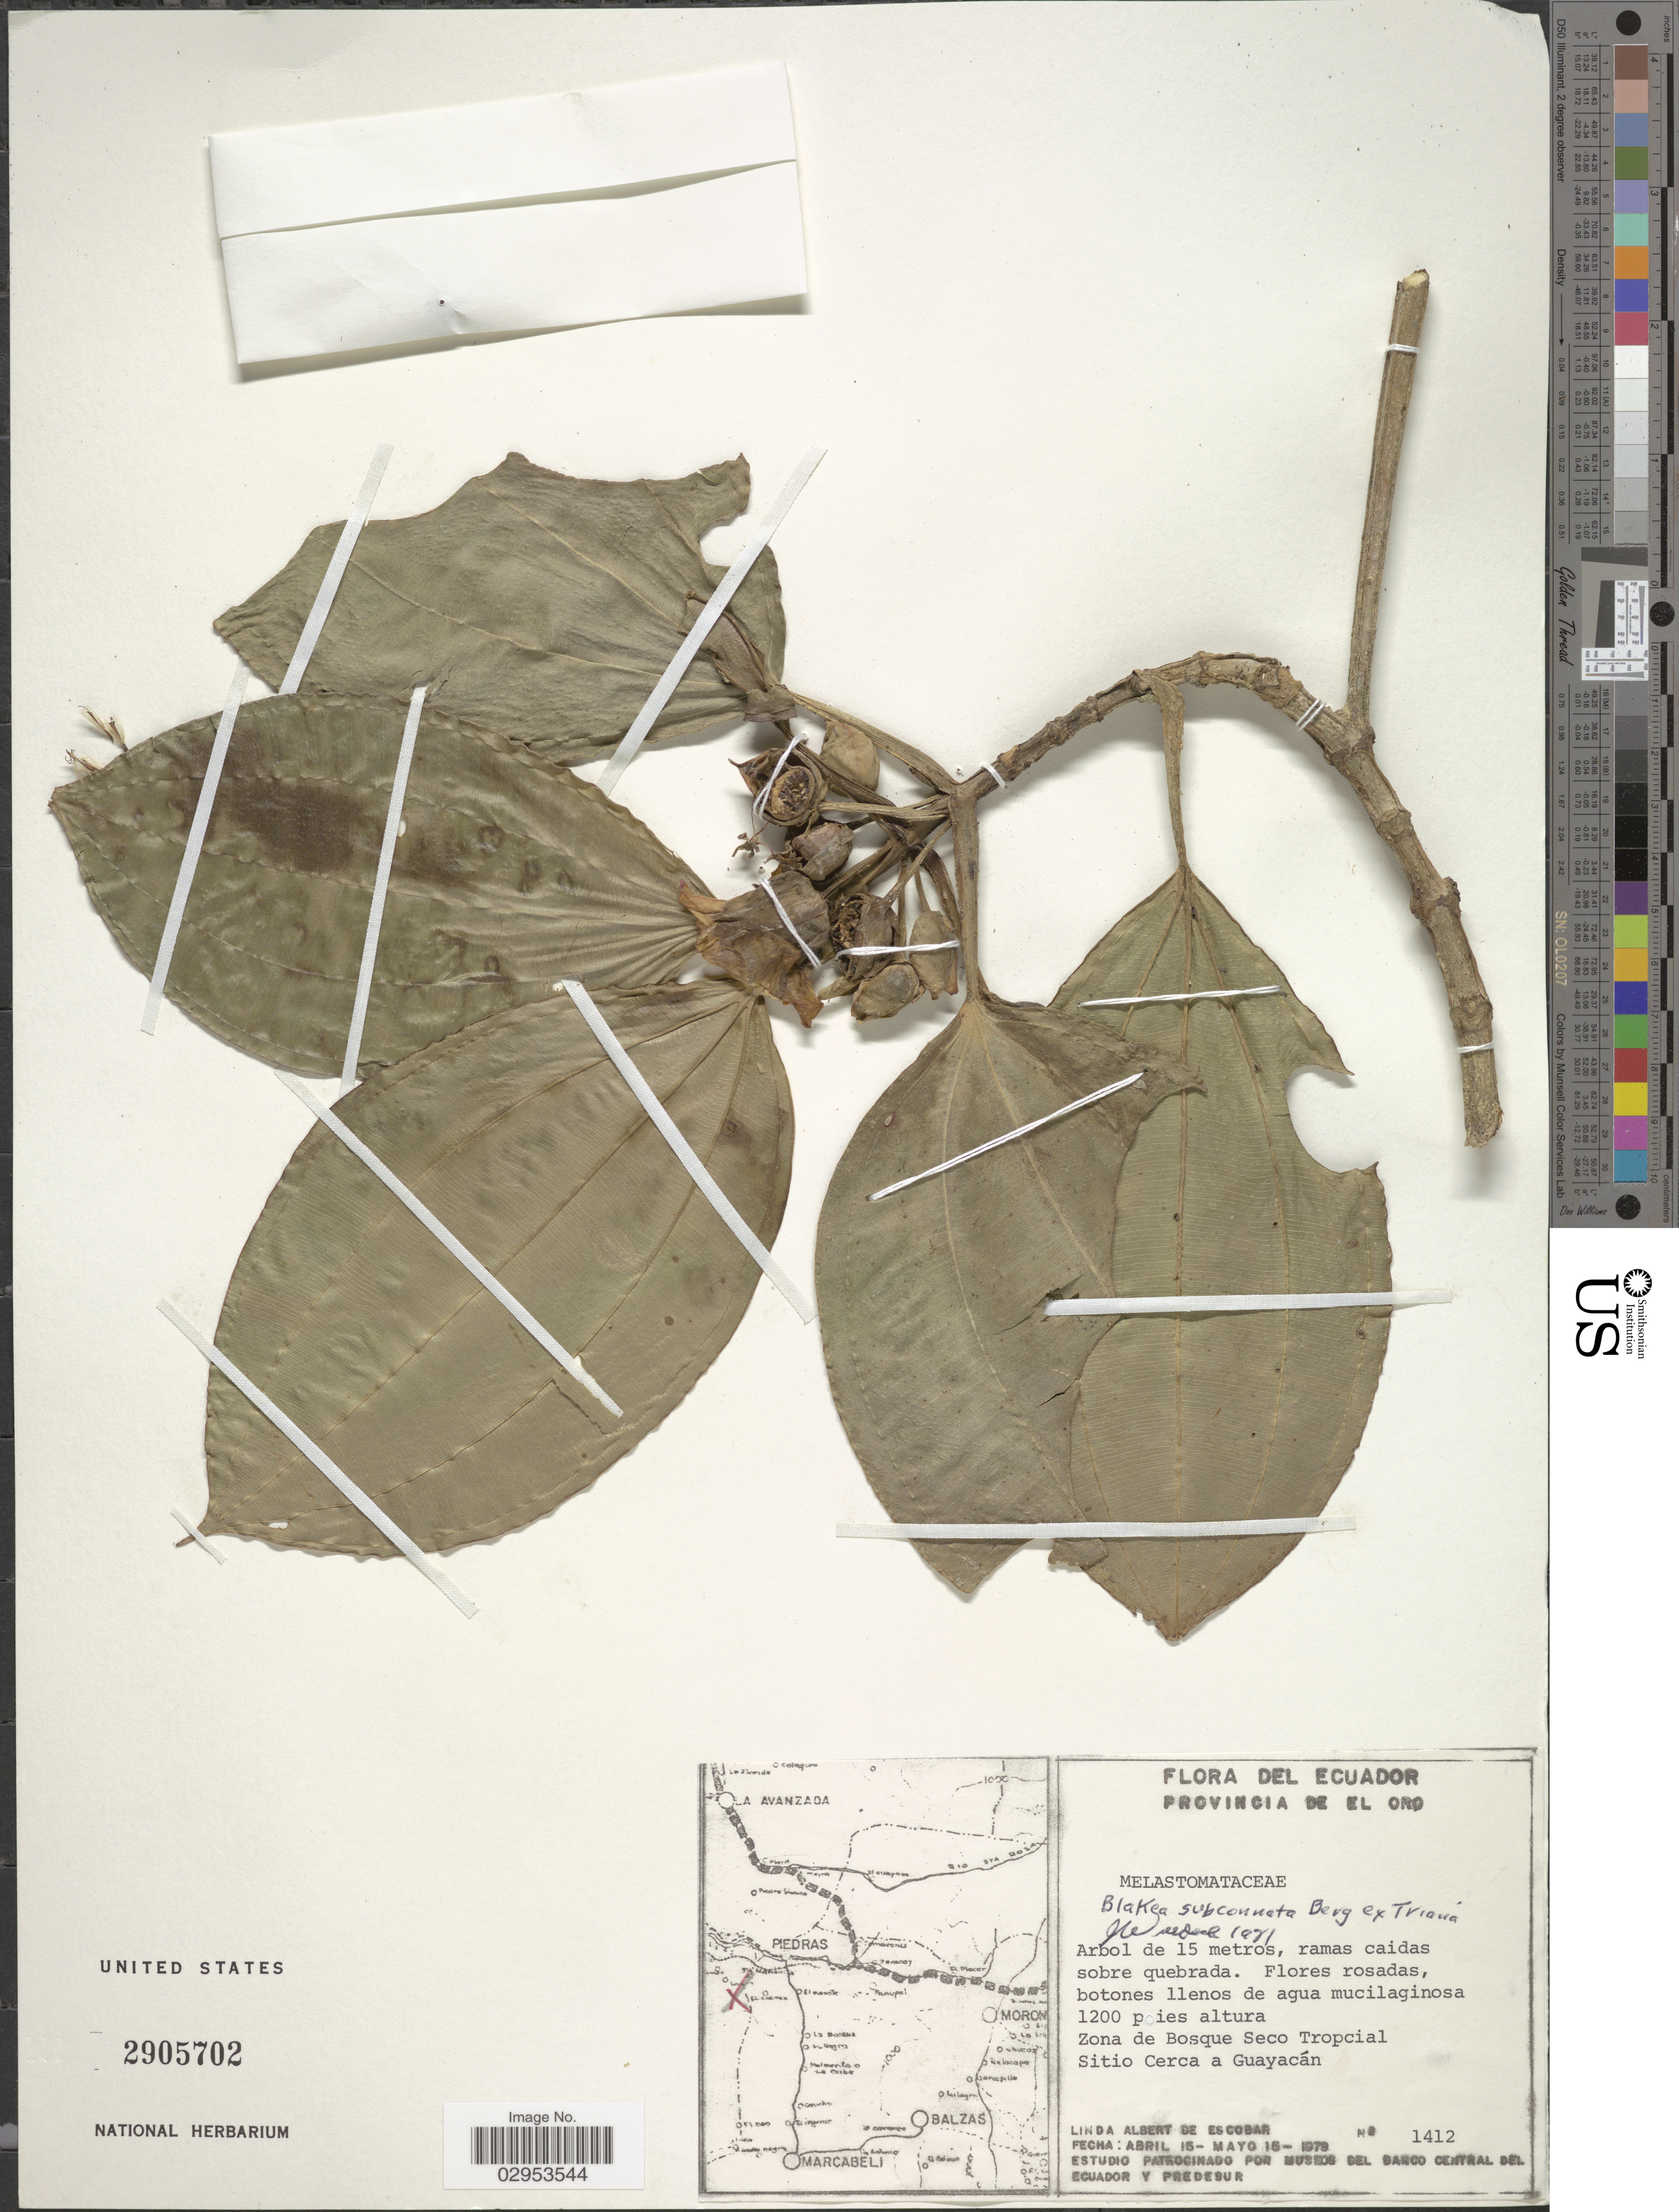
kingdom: Plantae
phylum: Tracheophyta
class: Magnoliopsida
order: Myrtales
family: Melastomataceae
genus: Blakea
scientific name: Blakea subconnata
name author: O. Berg ex Triana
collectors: L. K. de Escobar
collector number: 1412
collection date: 1979-04-15/1979-05-15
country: Ecuador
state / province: El Oro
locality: Sitio Cerca a Guayacán.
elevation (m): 366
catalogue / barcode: US 2905702